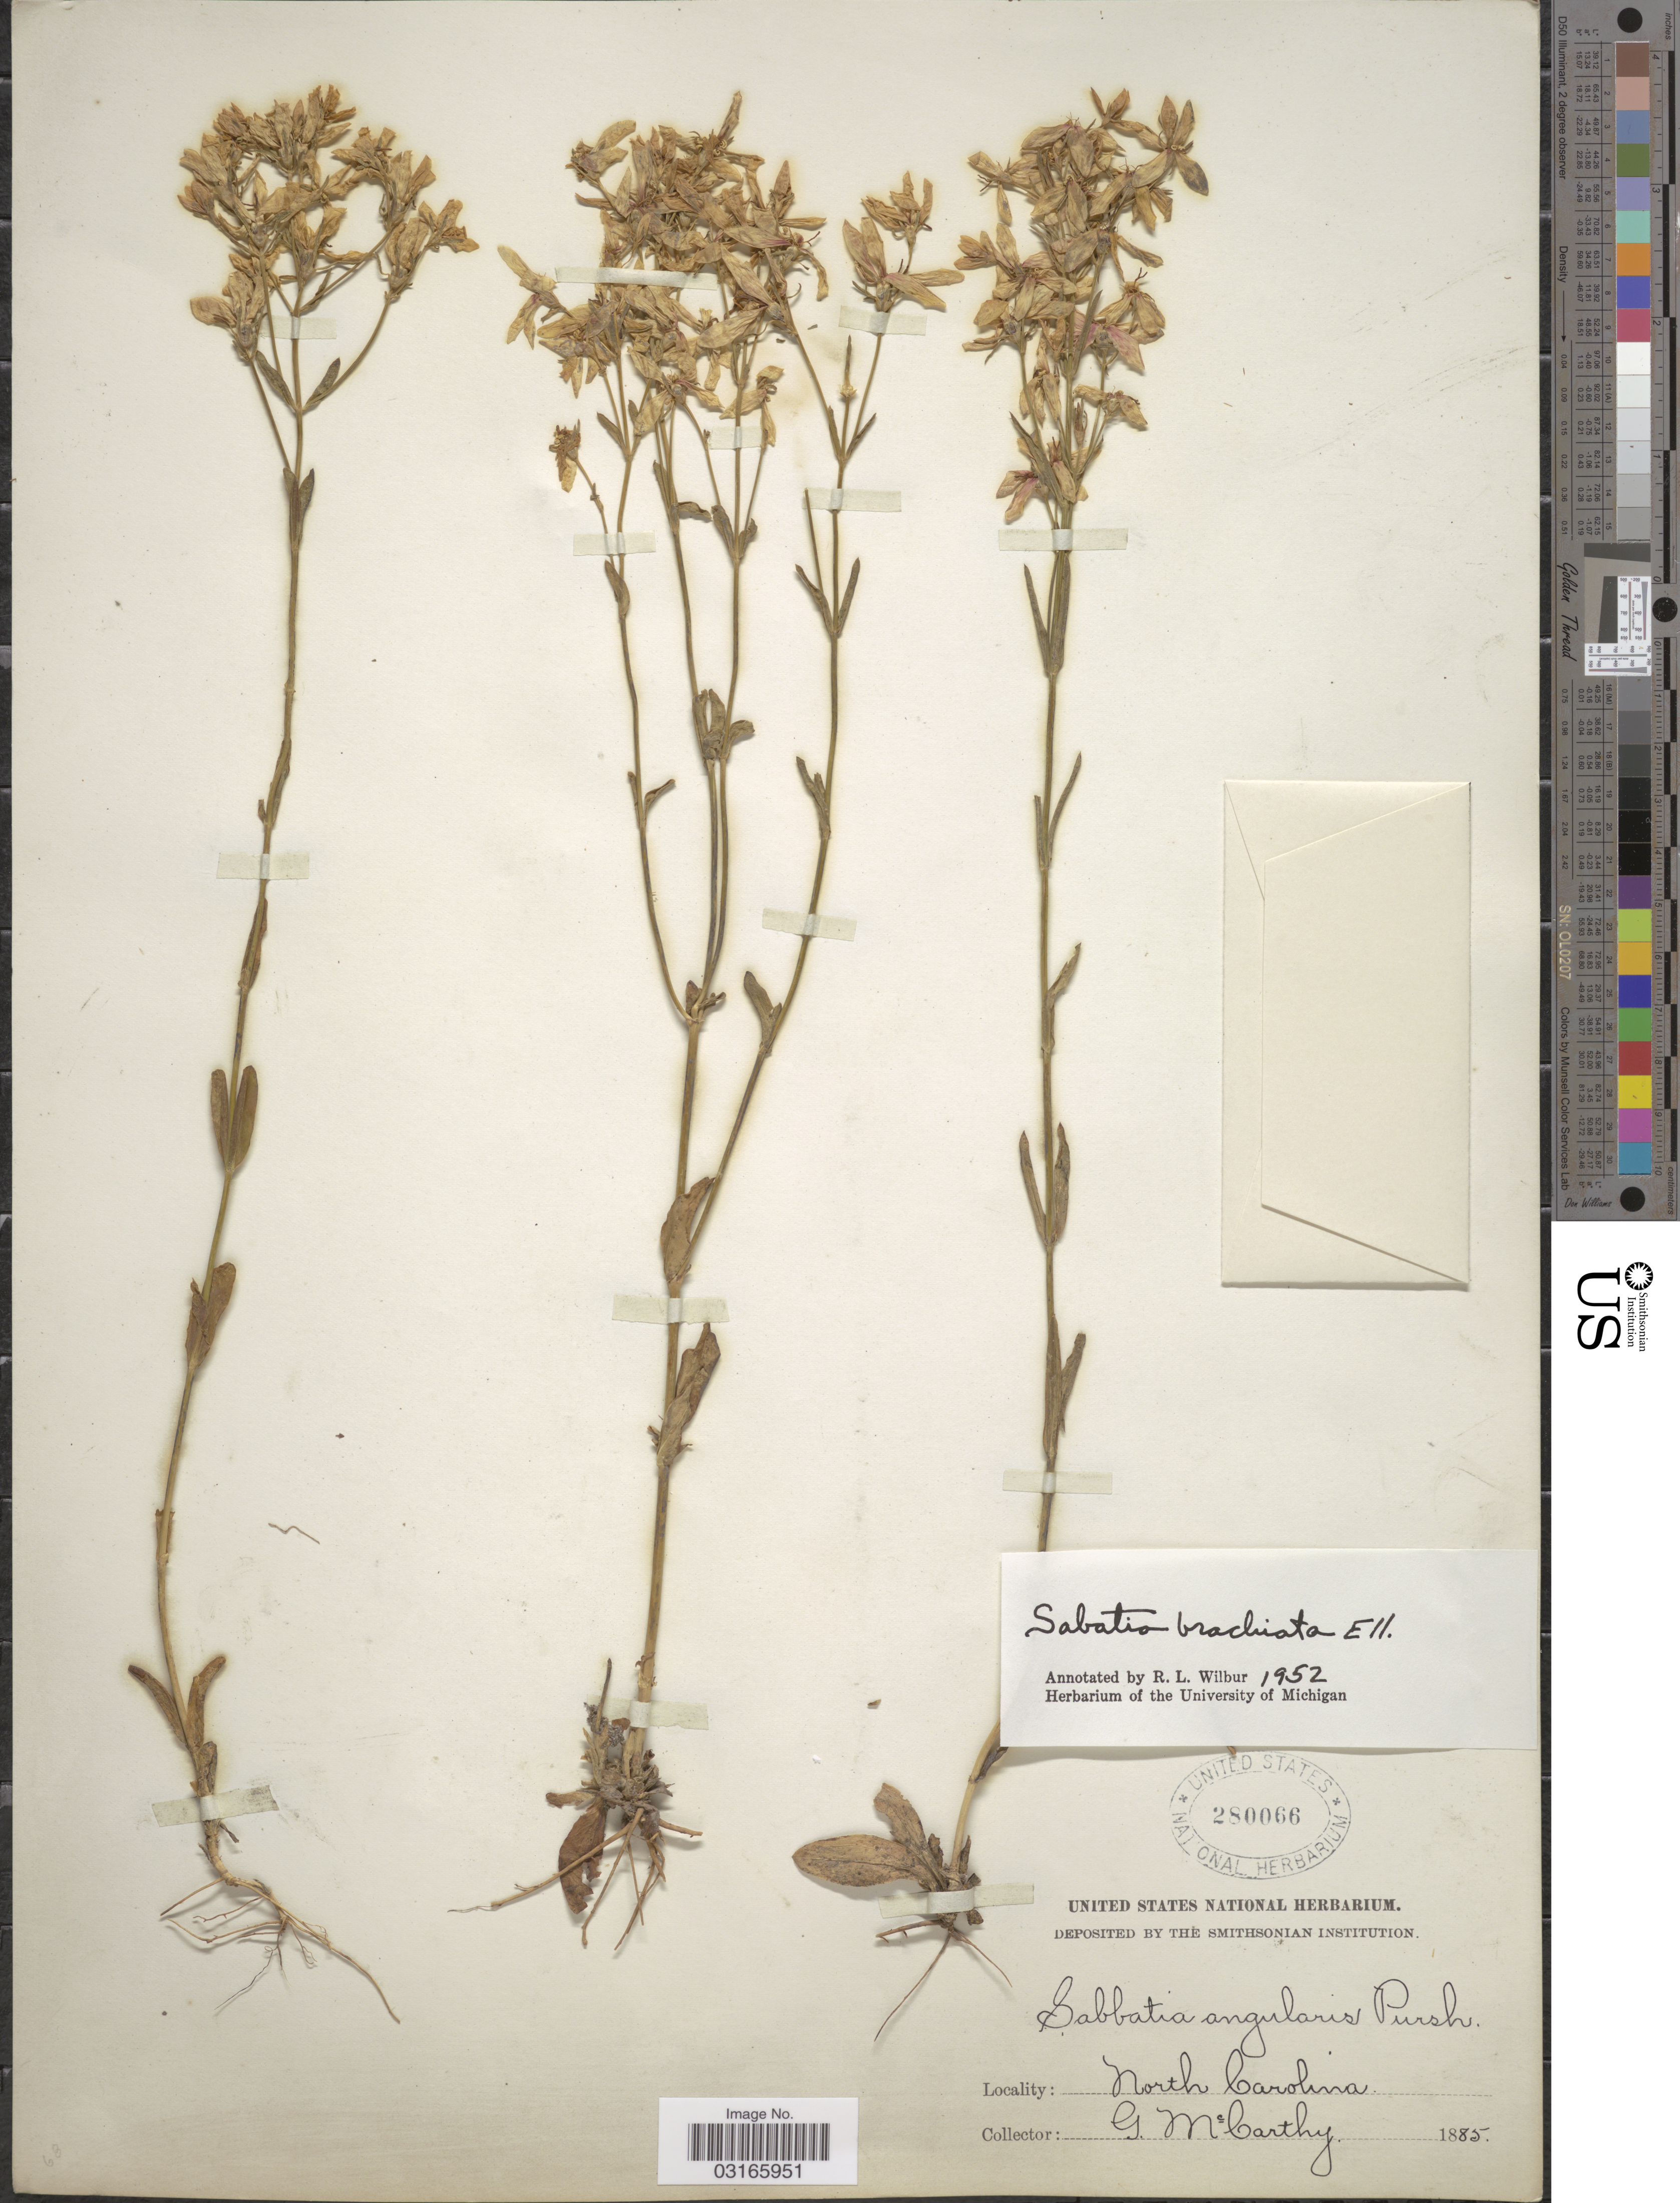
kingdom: Plantae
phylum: Tracheophyta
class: Magnoliopsida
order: Gentianales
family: Gentianaceae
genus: Sabatia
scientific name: Sabatia brachiata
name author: Elliott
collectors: G. McCarthy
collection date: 1885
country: United States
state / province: North Carolina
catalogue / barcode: US 280066